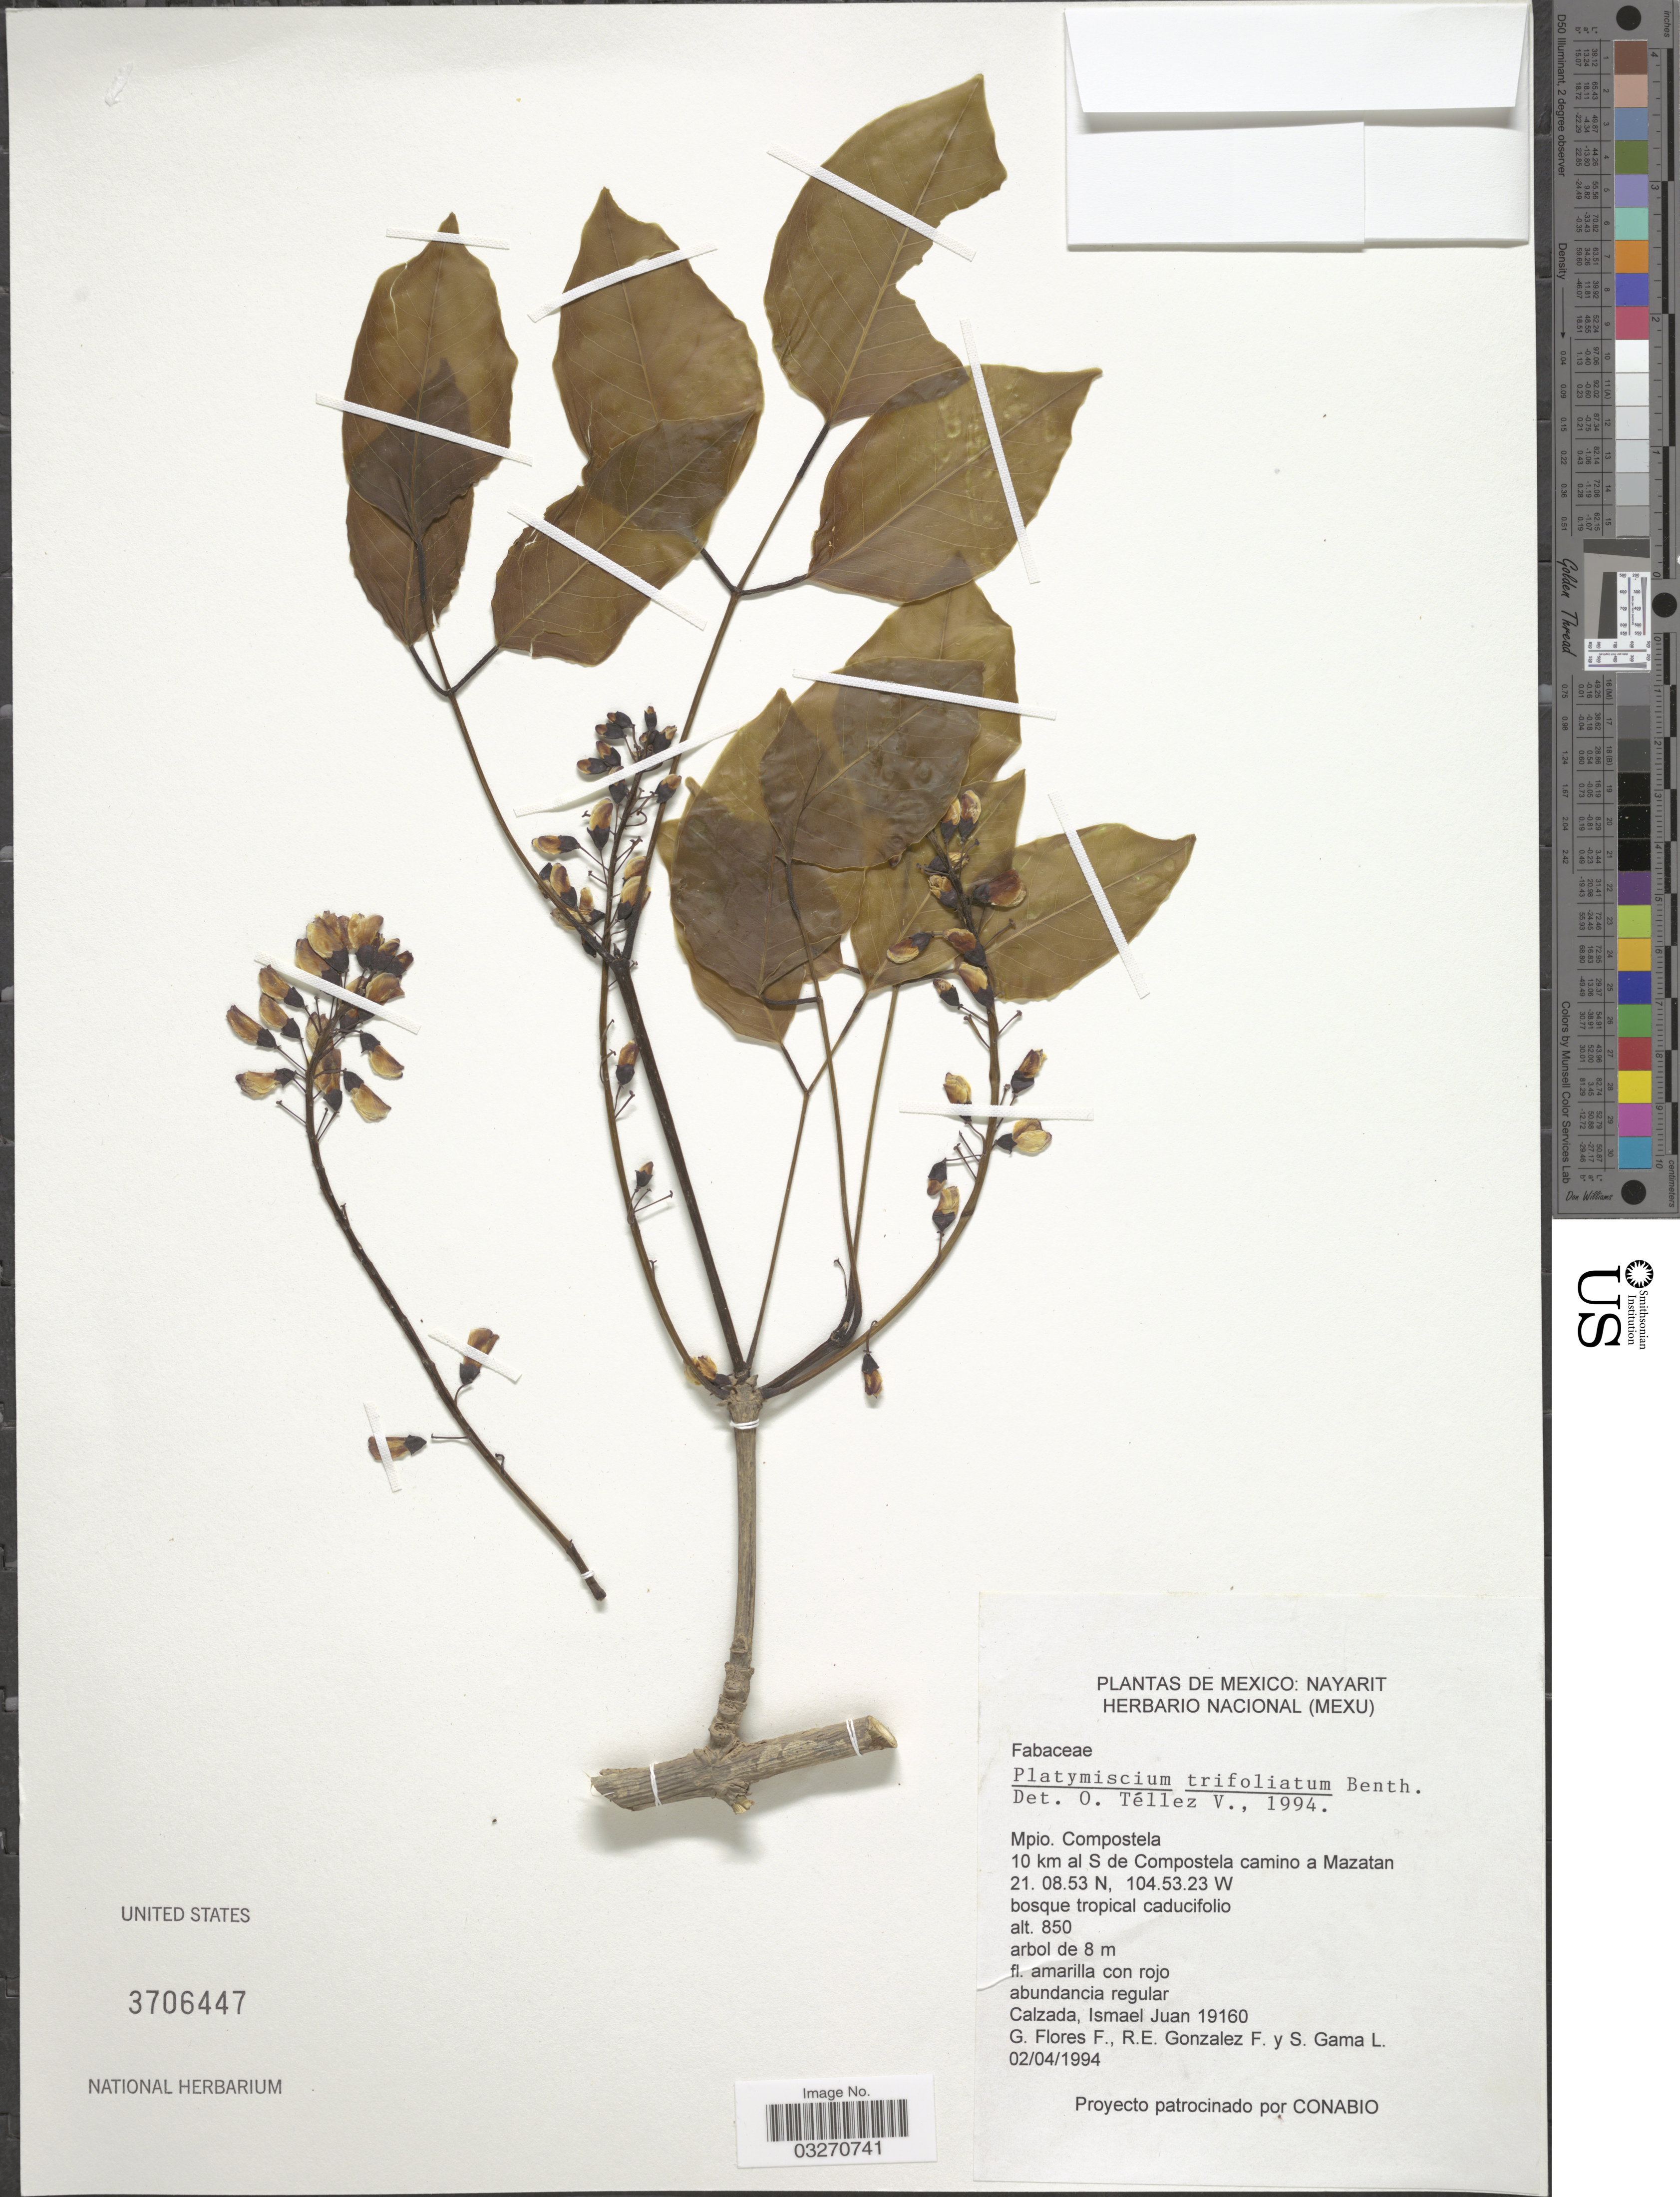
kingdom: Plantae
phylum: Tracheophyta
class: Magnoliopsida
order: Fabales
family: Fabaceae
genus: Platymiscium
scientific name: Platymiscium trifoliolatum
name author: Benth.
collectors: J. Calzada, G. Flores F., R. E. Gonzalez F. & S. Gama López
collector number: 19160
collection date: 1994-04-02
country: Mexico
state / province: Nayarit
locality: Mpio. Compostela. 10 km al S de Compostela camino a Mazatan.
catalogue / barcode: US 3706447